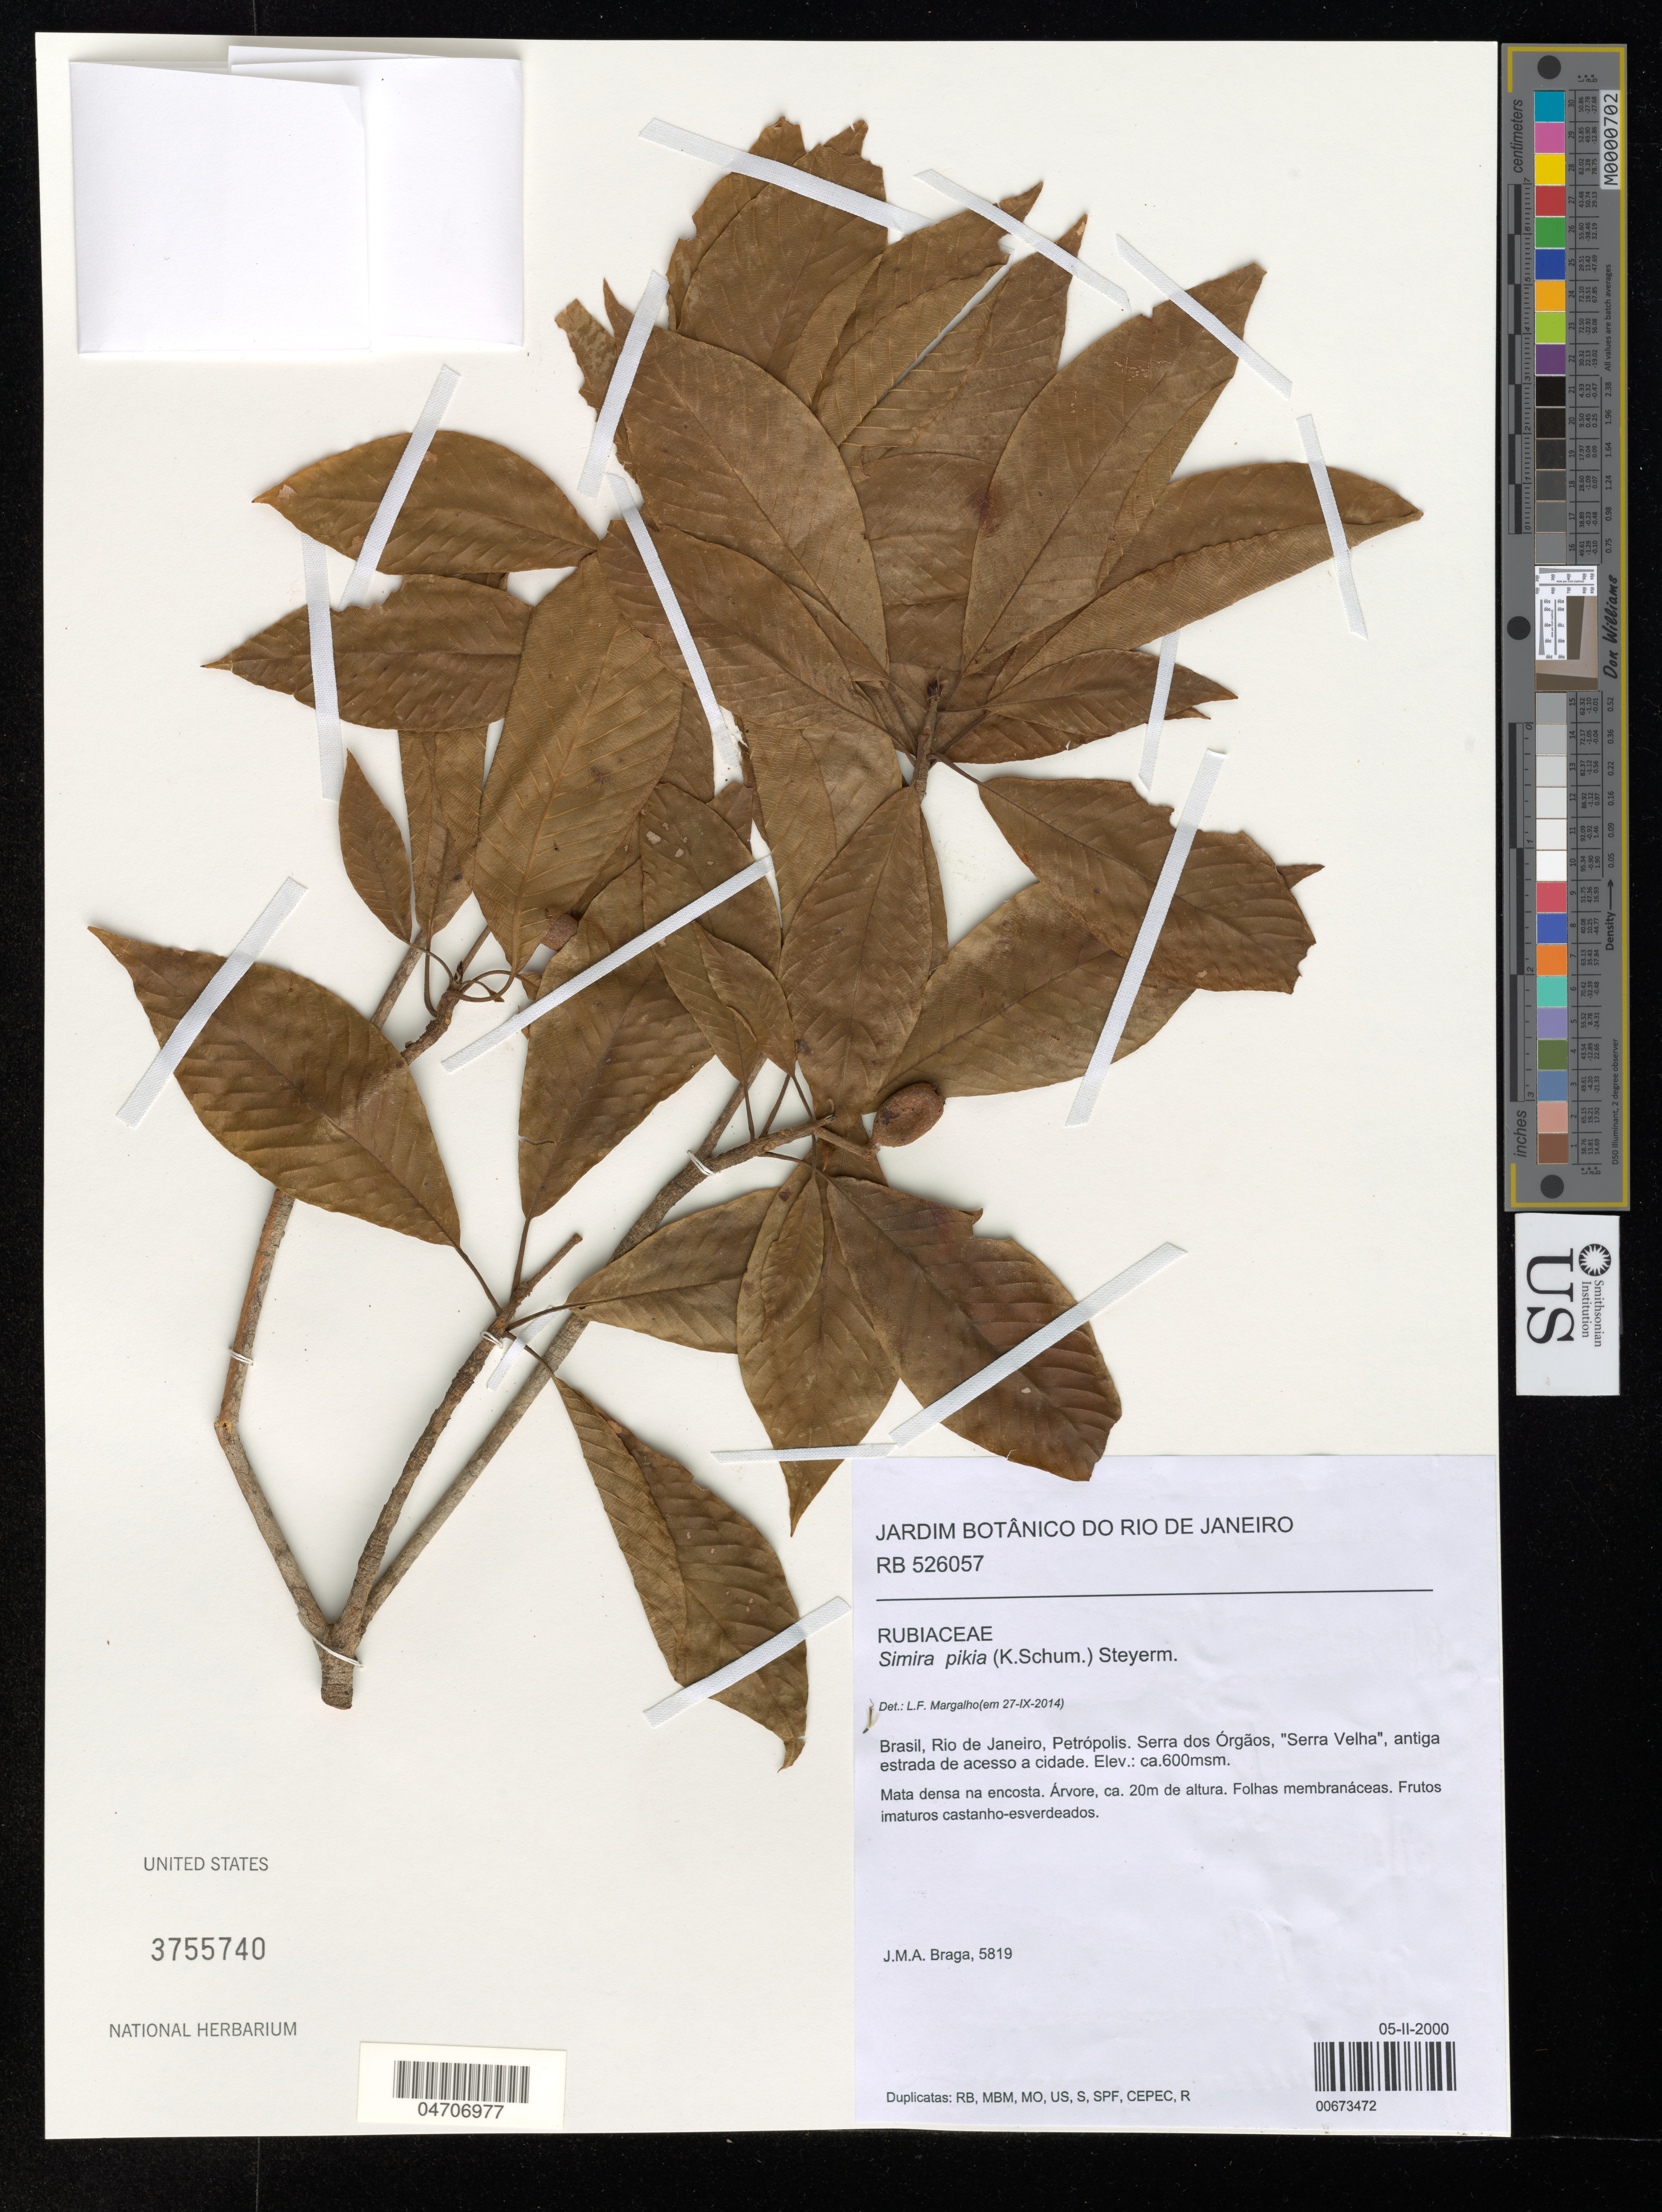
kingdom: Plantae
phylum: Tracheophyta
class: Magnoliopsida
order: Gentianales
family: Rubiaceae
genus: Simira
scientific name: Simira pikia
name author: (K. Schum.) Steyerm.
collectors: J. M. A. Braga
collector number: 5819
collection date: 2000-02-05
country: Brazil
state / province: Rio de Janeiro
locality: Petrópolis. Serra dos Órgãos, "Serra Velha", antiga estrada de acesso a cidade.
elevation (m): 600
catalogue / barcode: US 3755740